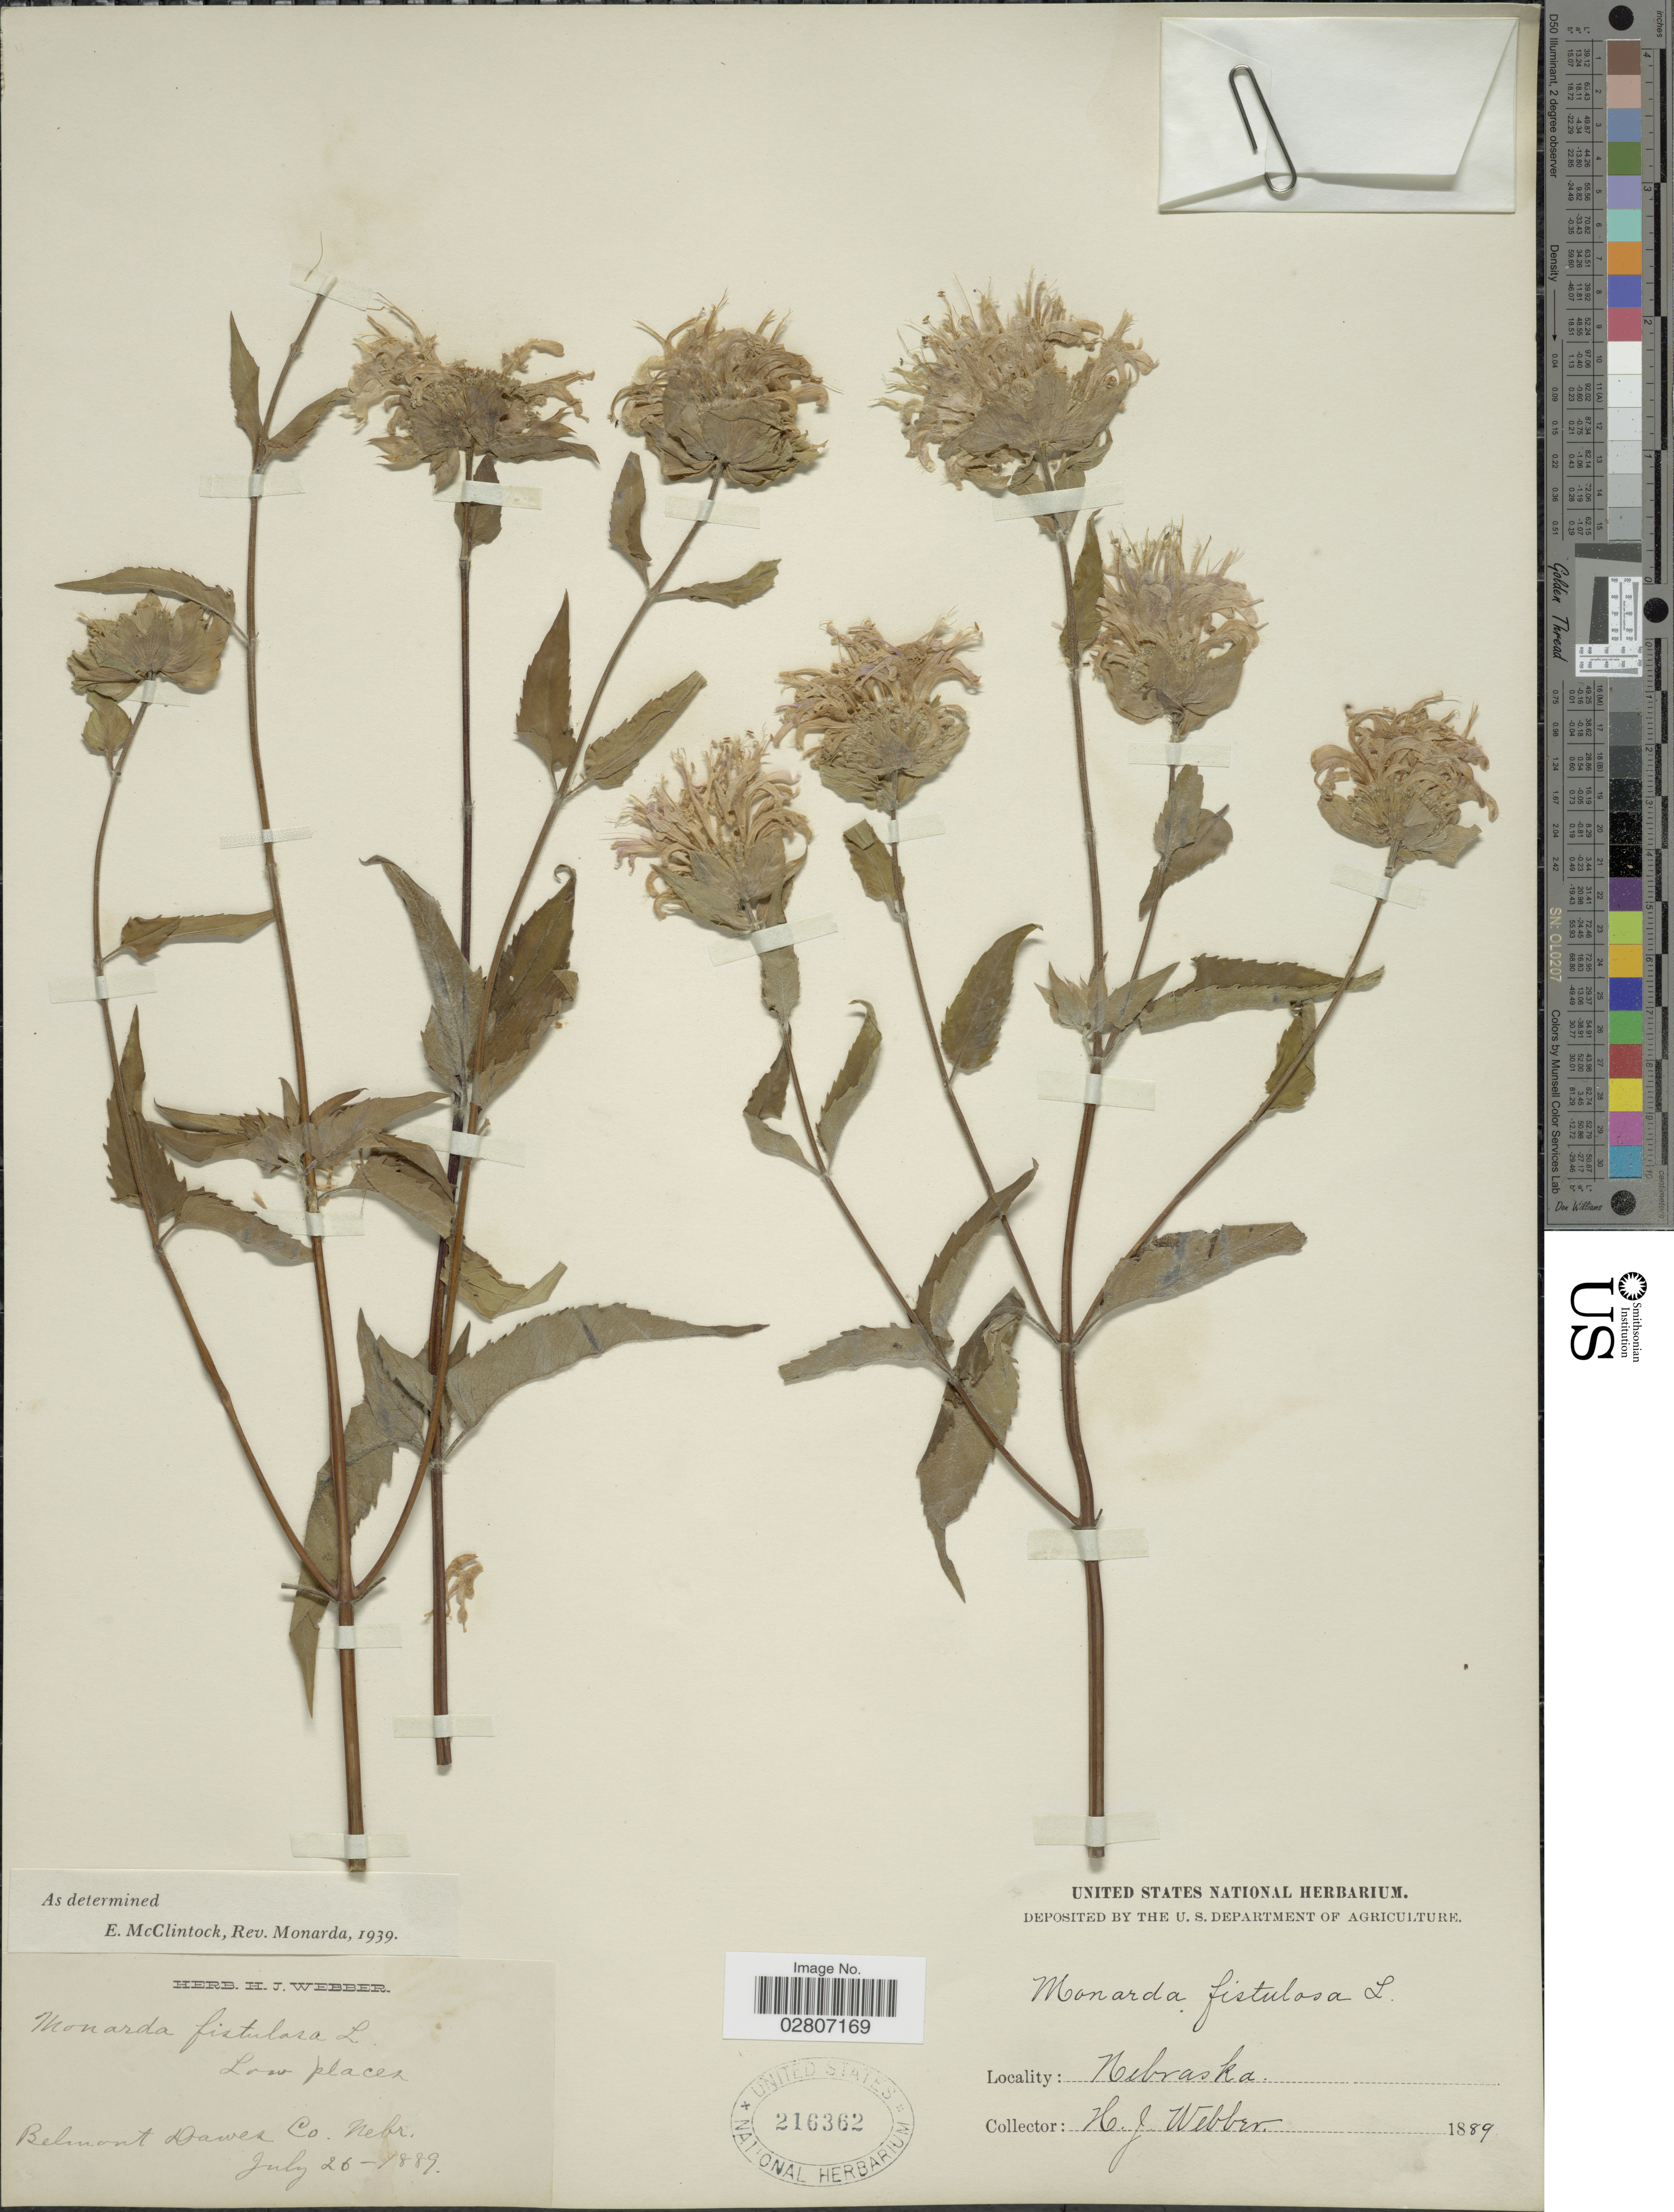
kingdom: Plantae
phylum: Tracheophyta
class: Magnoliopsida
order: Lamiales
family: Lamiaceae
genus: Monarda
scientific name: Monarda fistulosa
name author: L.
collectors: H. Webber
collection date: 1889-07-26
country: United States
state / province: Nebraska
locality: Belmont Dawez Co.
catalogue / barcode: US 216362